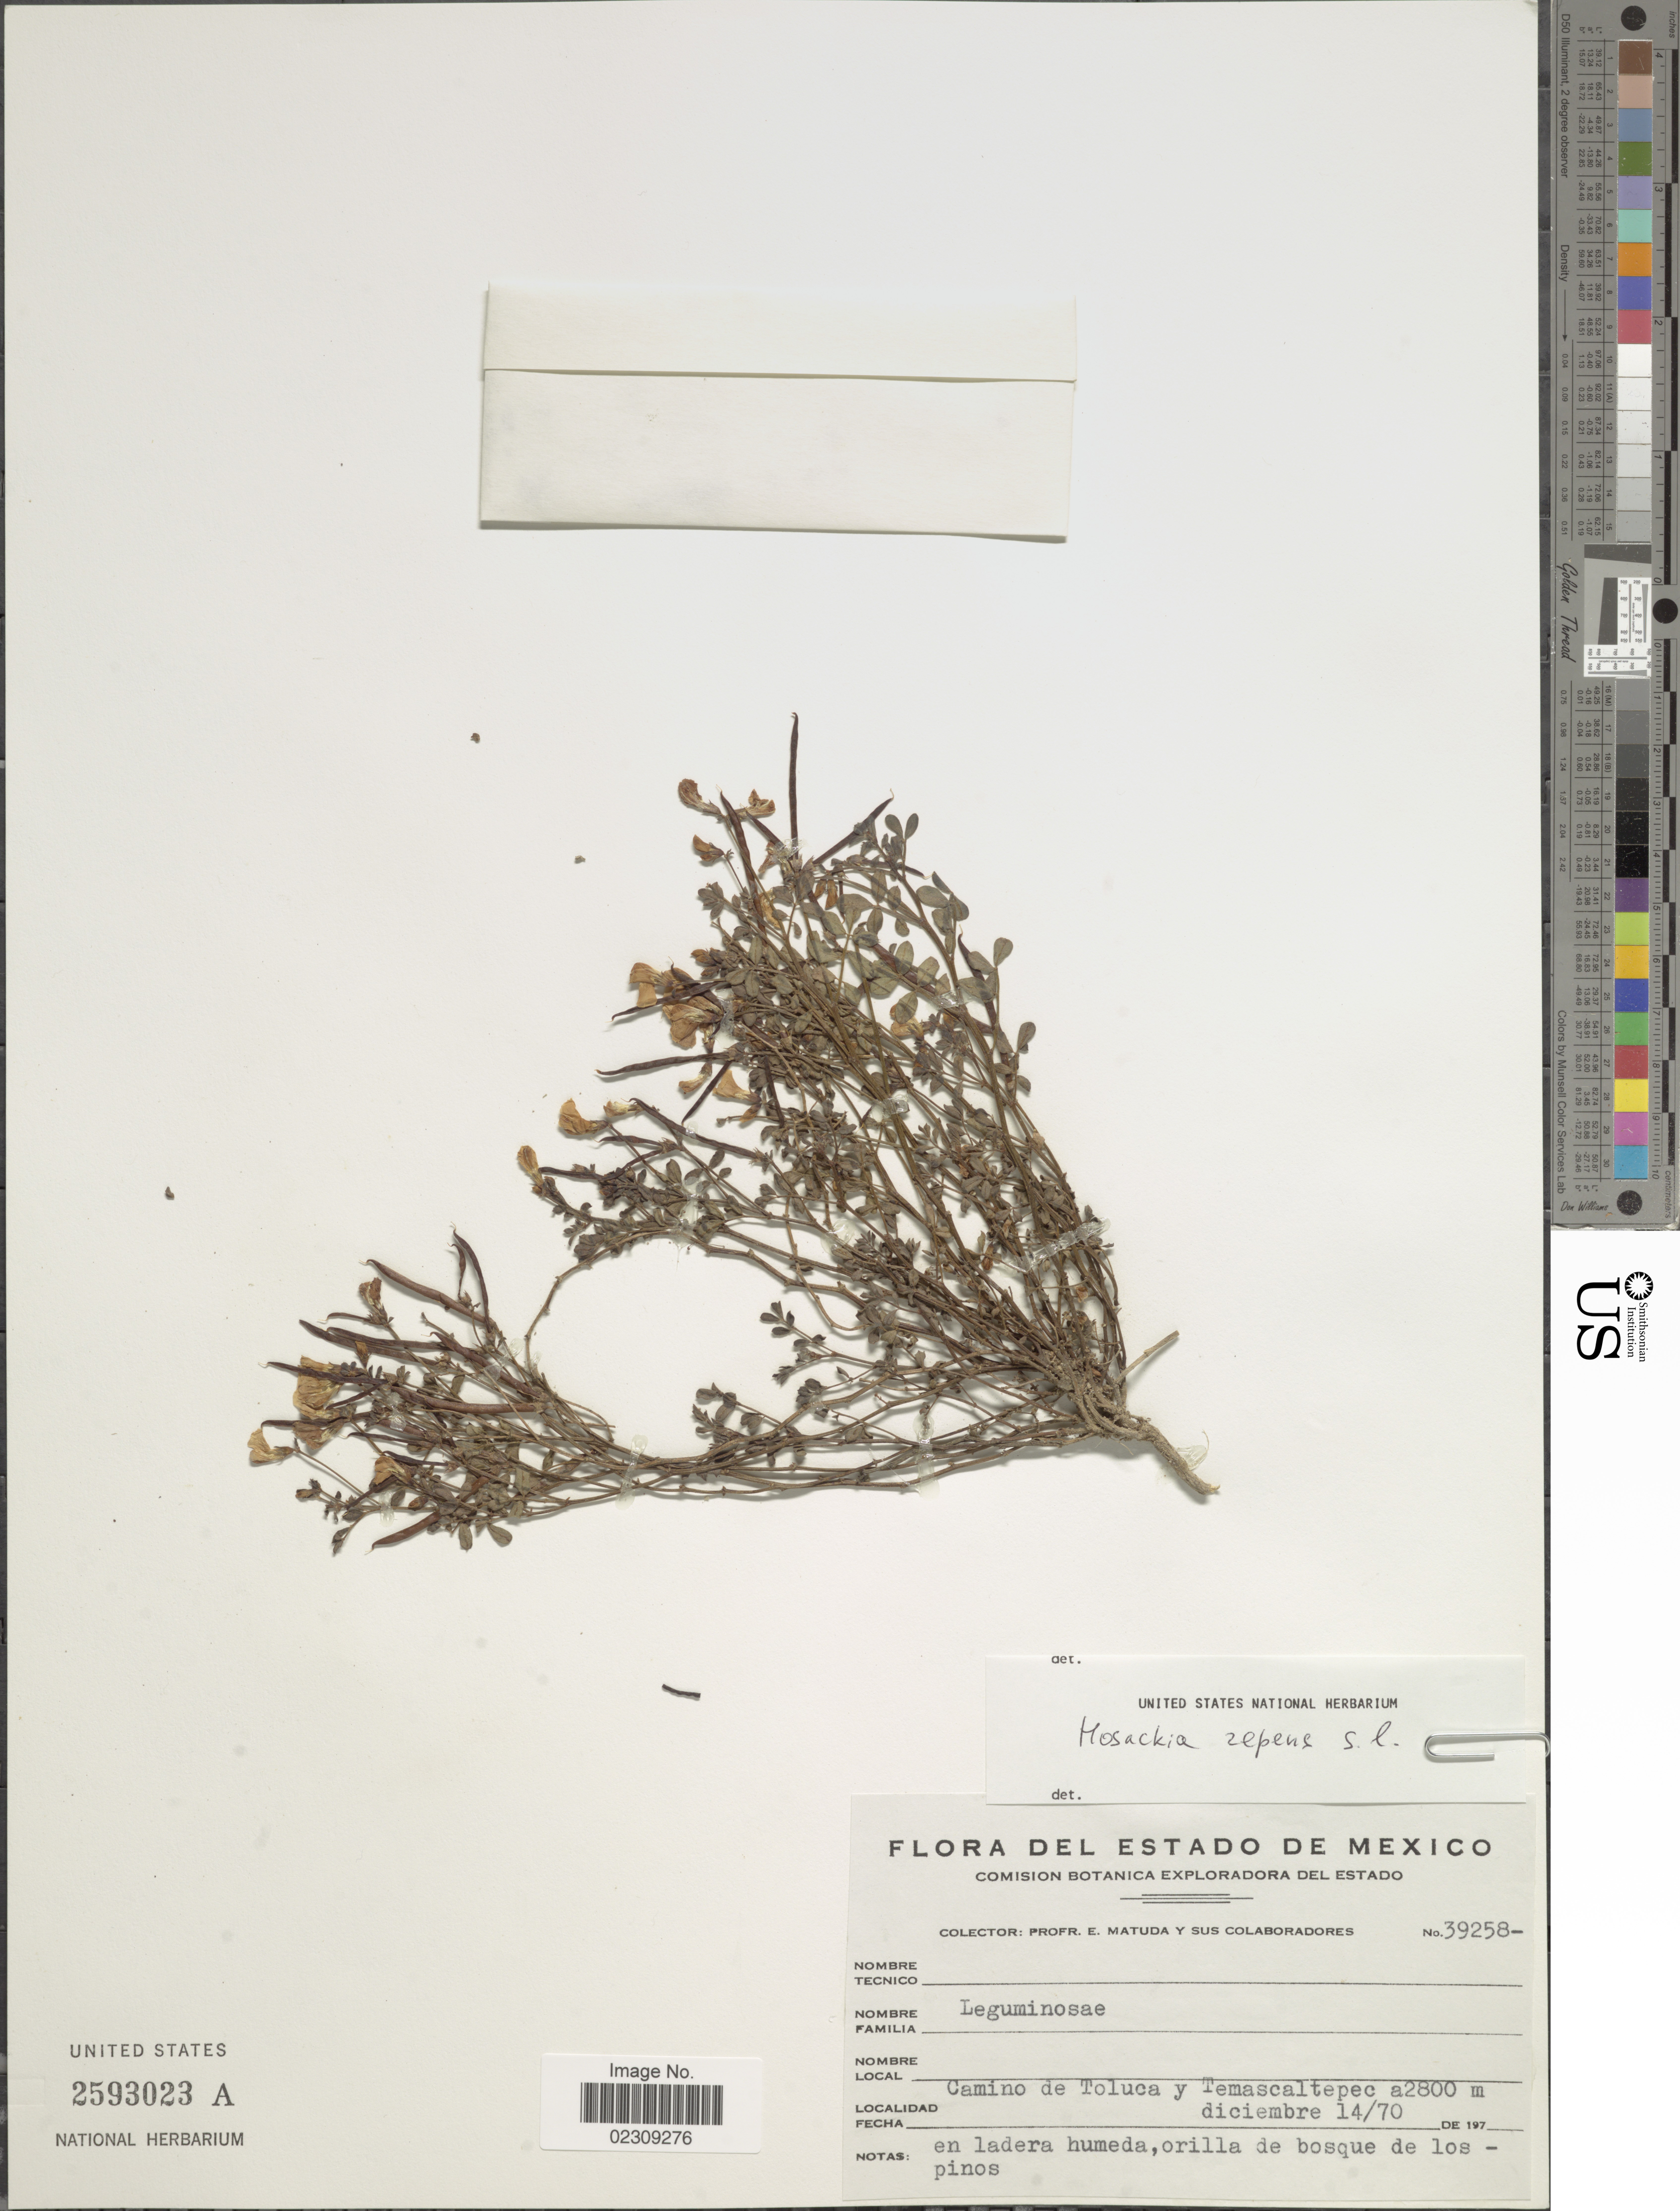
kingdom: Plantae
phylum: Tracheophyta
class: Magnoliopsida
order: Fabales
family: Fabaceae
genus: Hosackia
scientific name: Hosackia repens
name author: G. Don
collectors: E. Matuda & Sus Colaboradores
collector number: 39258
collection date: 1970-12-14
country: Mexico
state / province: México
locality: Camino de Toluca y Temascaltepec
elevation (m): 2800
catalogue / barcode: US 2593023A